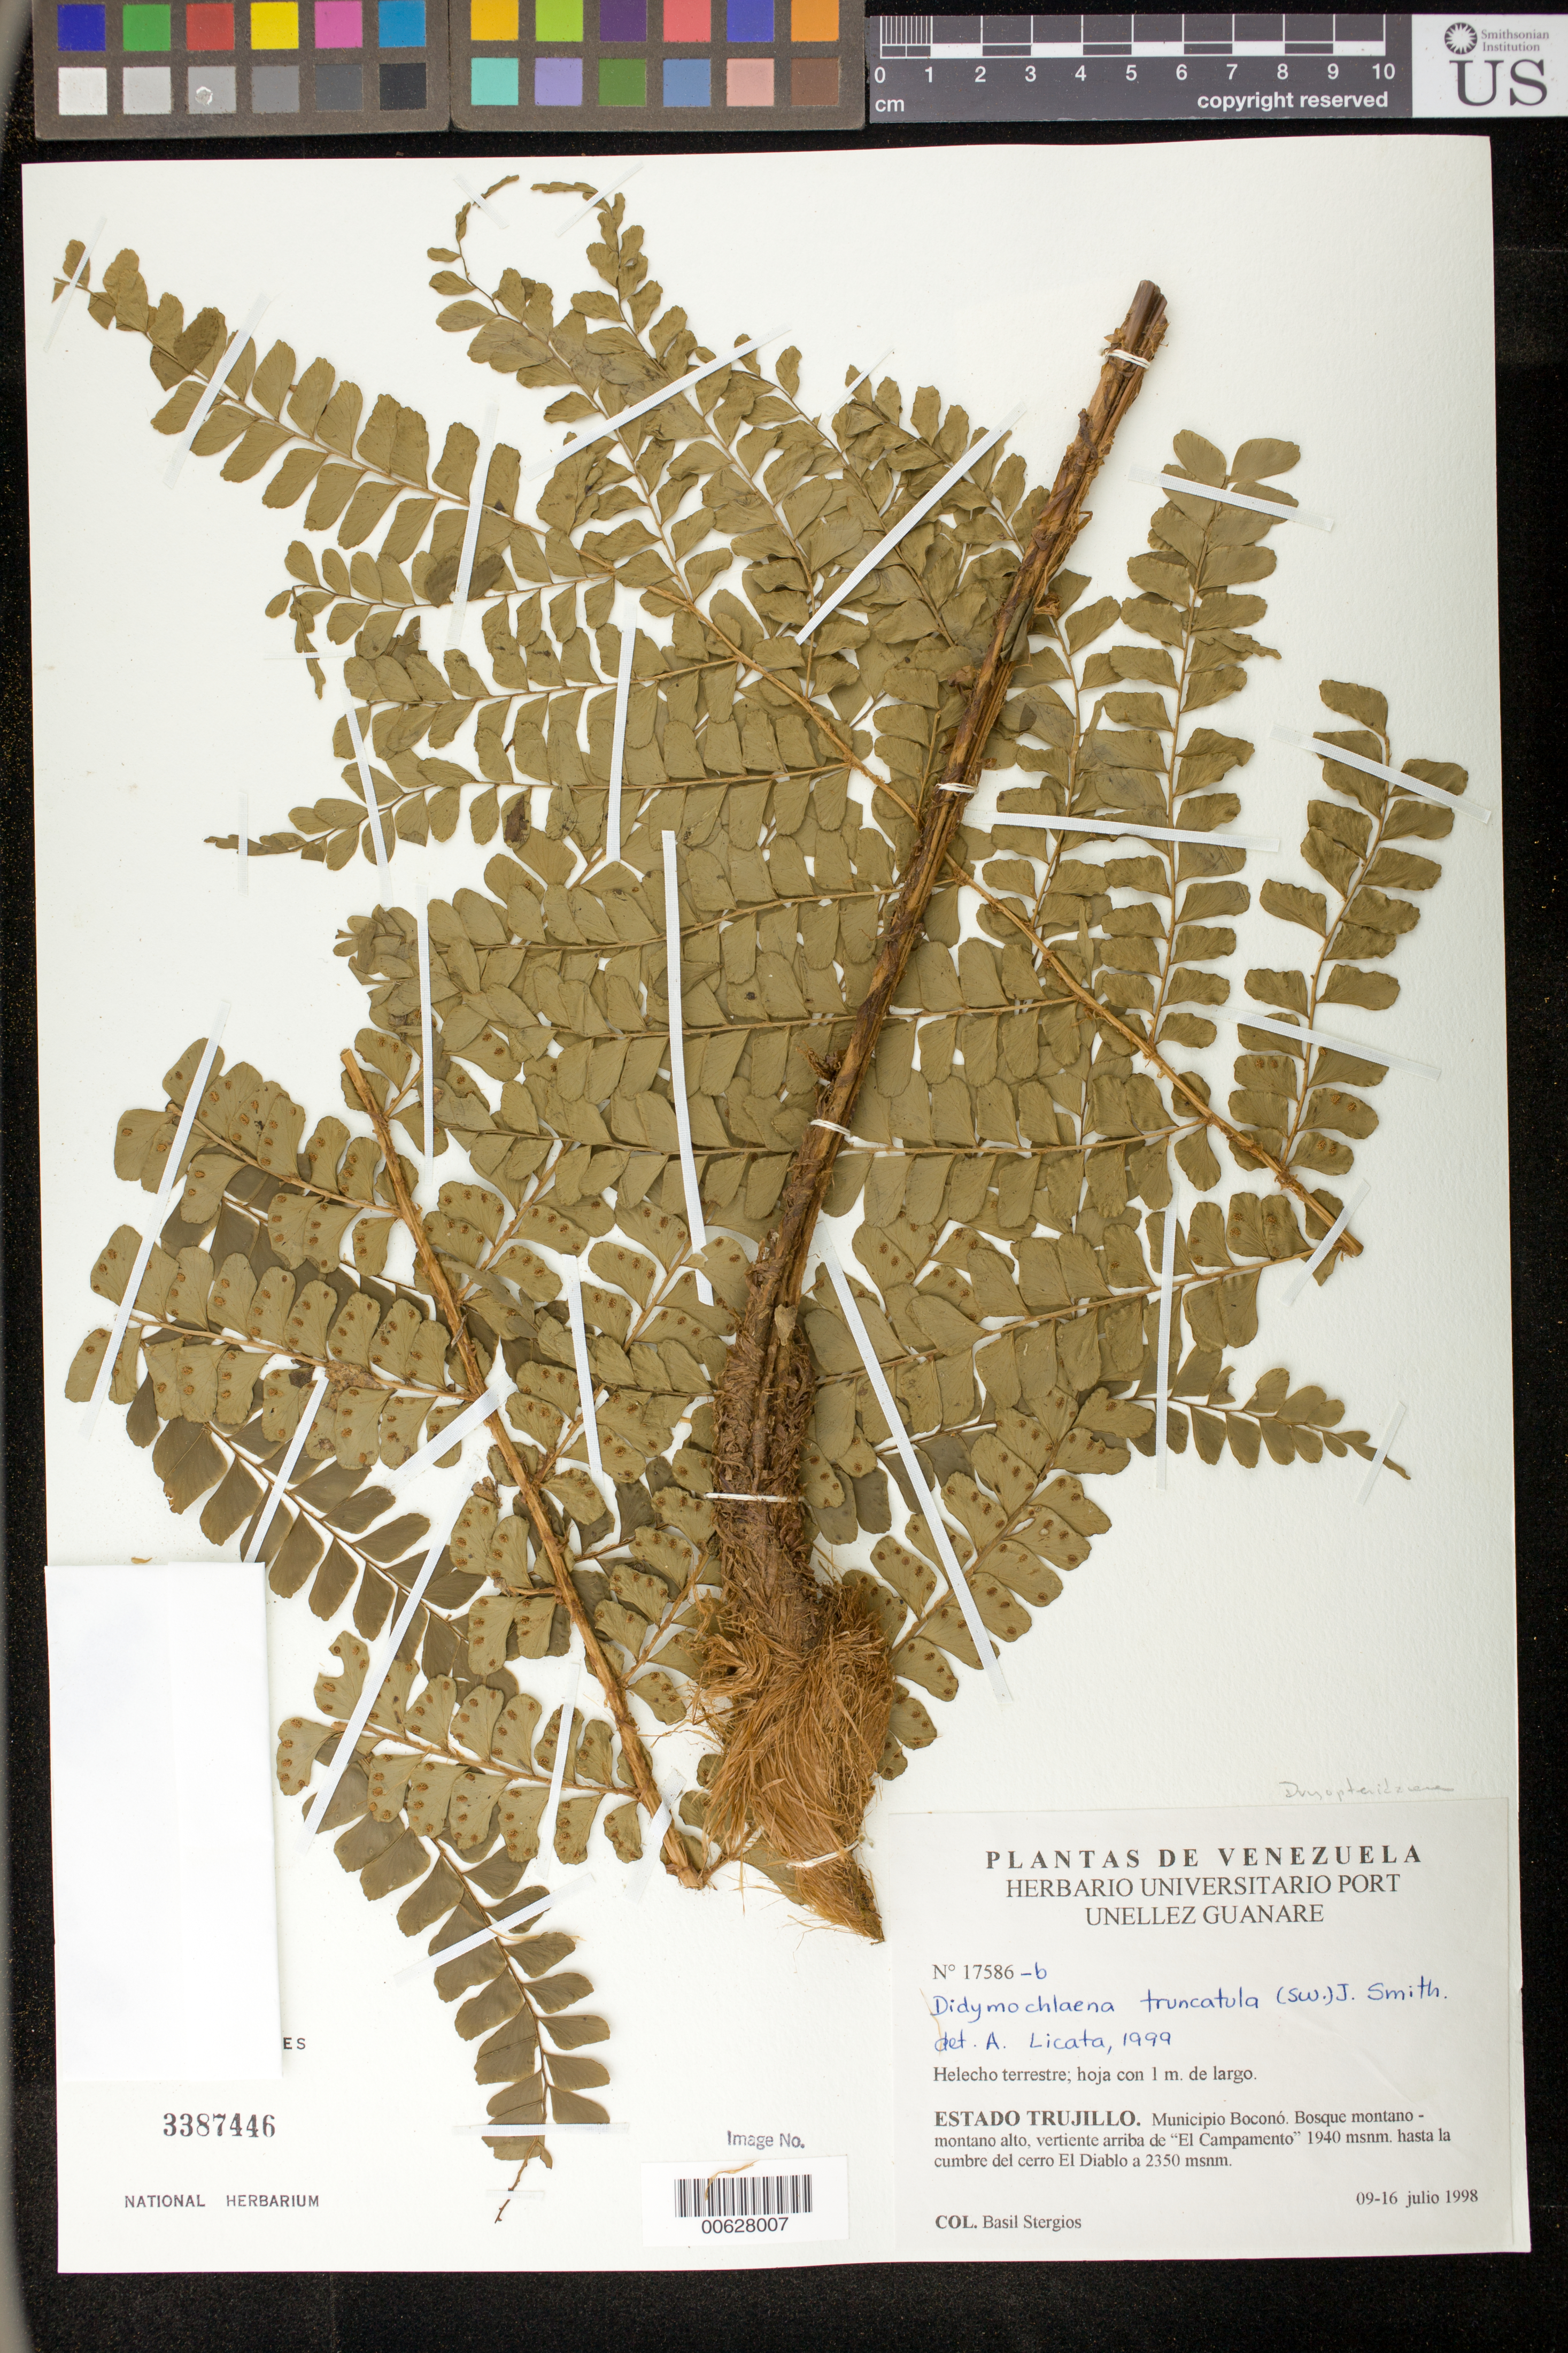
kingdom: Plantae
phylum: Tracheophyta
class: Polypodiopsida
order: Polypodiales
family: Didymochlaenaceae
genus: Didymochlaena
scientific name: Didymochlaena truncatula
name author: (Sw.) J. Sm.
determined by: Licata, A., (PORT), Univ. Nac. Exp. de los Llanos Ezequiel Zamora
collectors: B. G. Stergios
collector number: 17586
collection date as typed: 09 Jul 1998 to 16 Jul 1998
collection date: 1998-07-09/1998-07-16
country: Venezuela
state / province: Trujillo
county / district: Boconó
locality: Vertiente arriba de El Campamento 1940 m hasta la cumbre del cerro El Diablo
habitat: Bosque mantano - montano alto.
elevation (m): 1940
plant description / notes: PORT, UC, US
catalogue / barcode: US 3387446